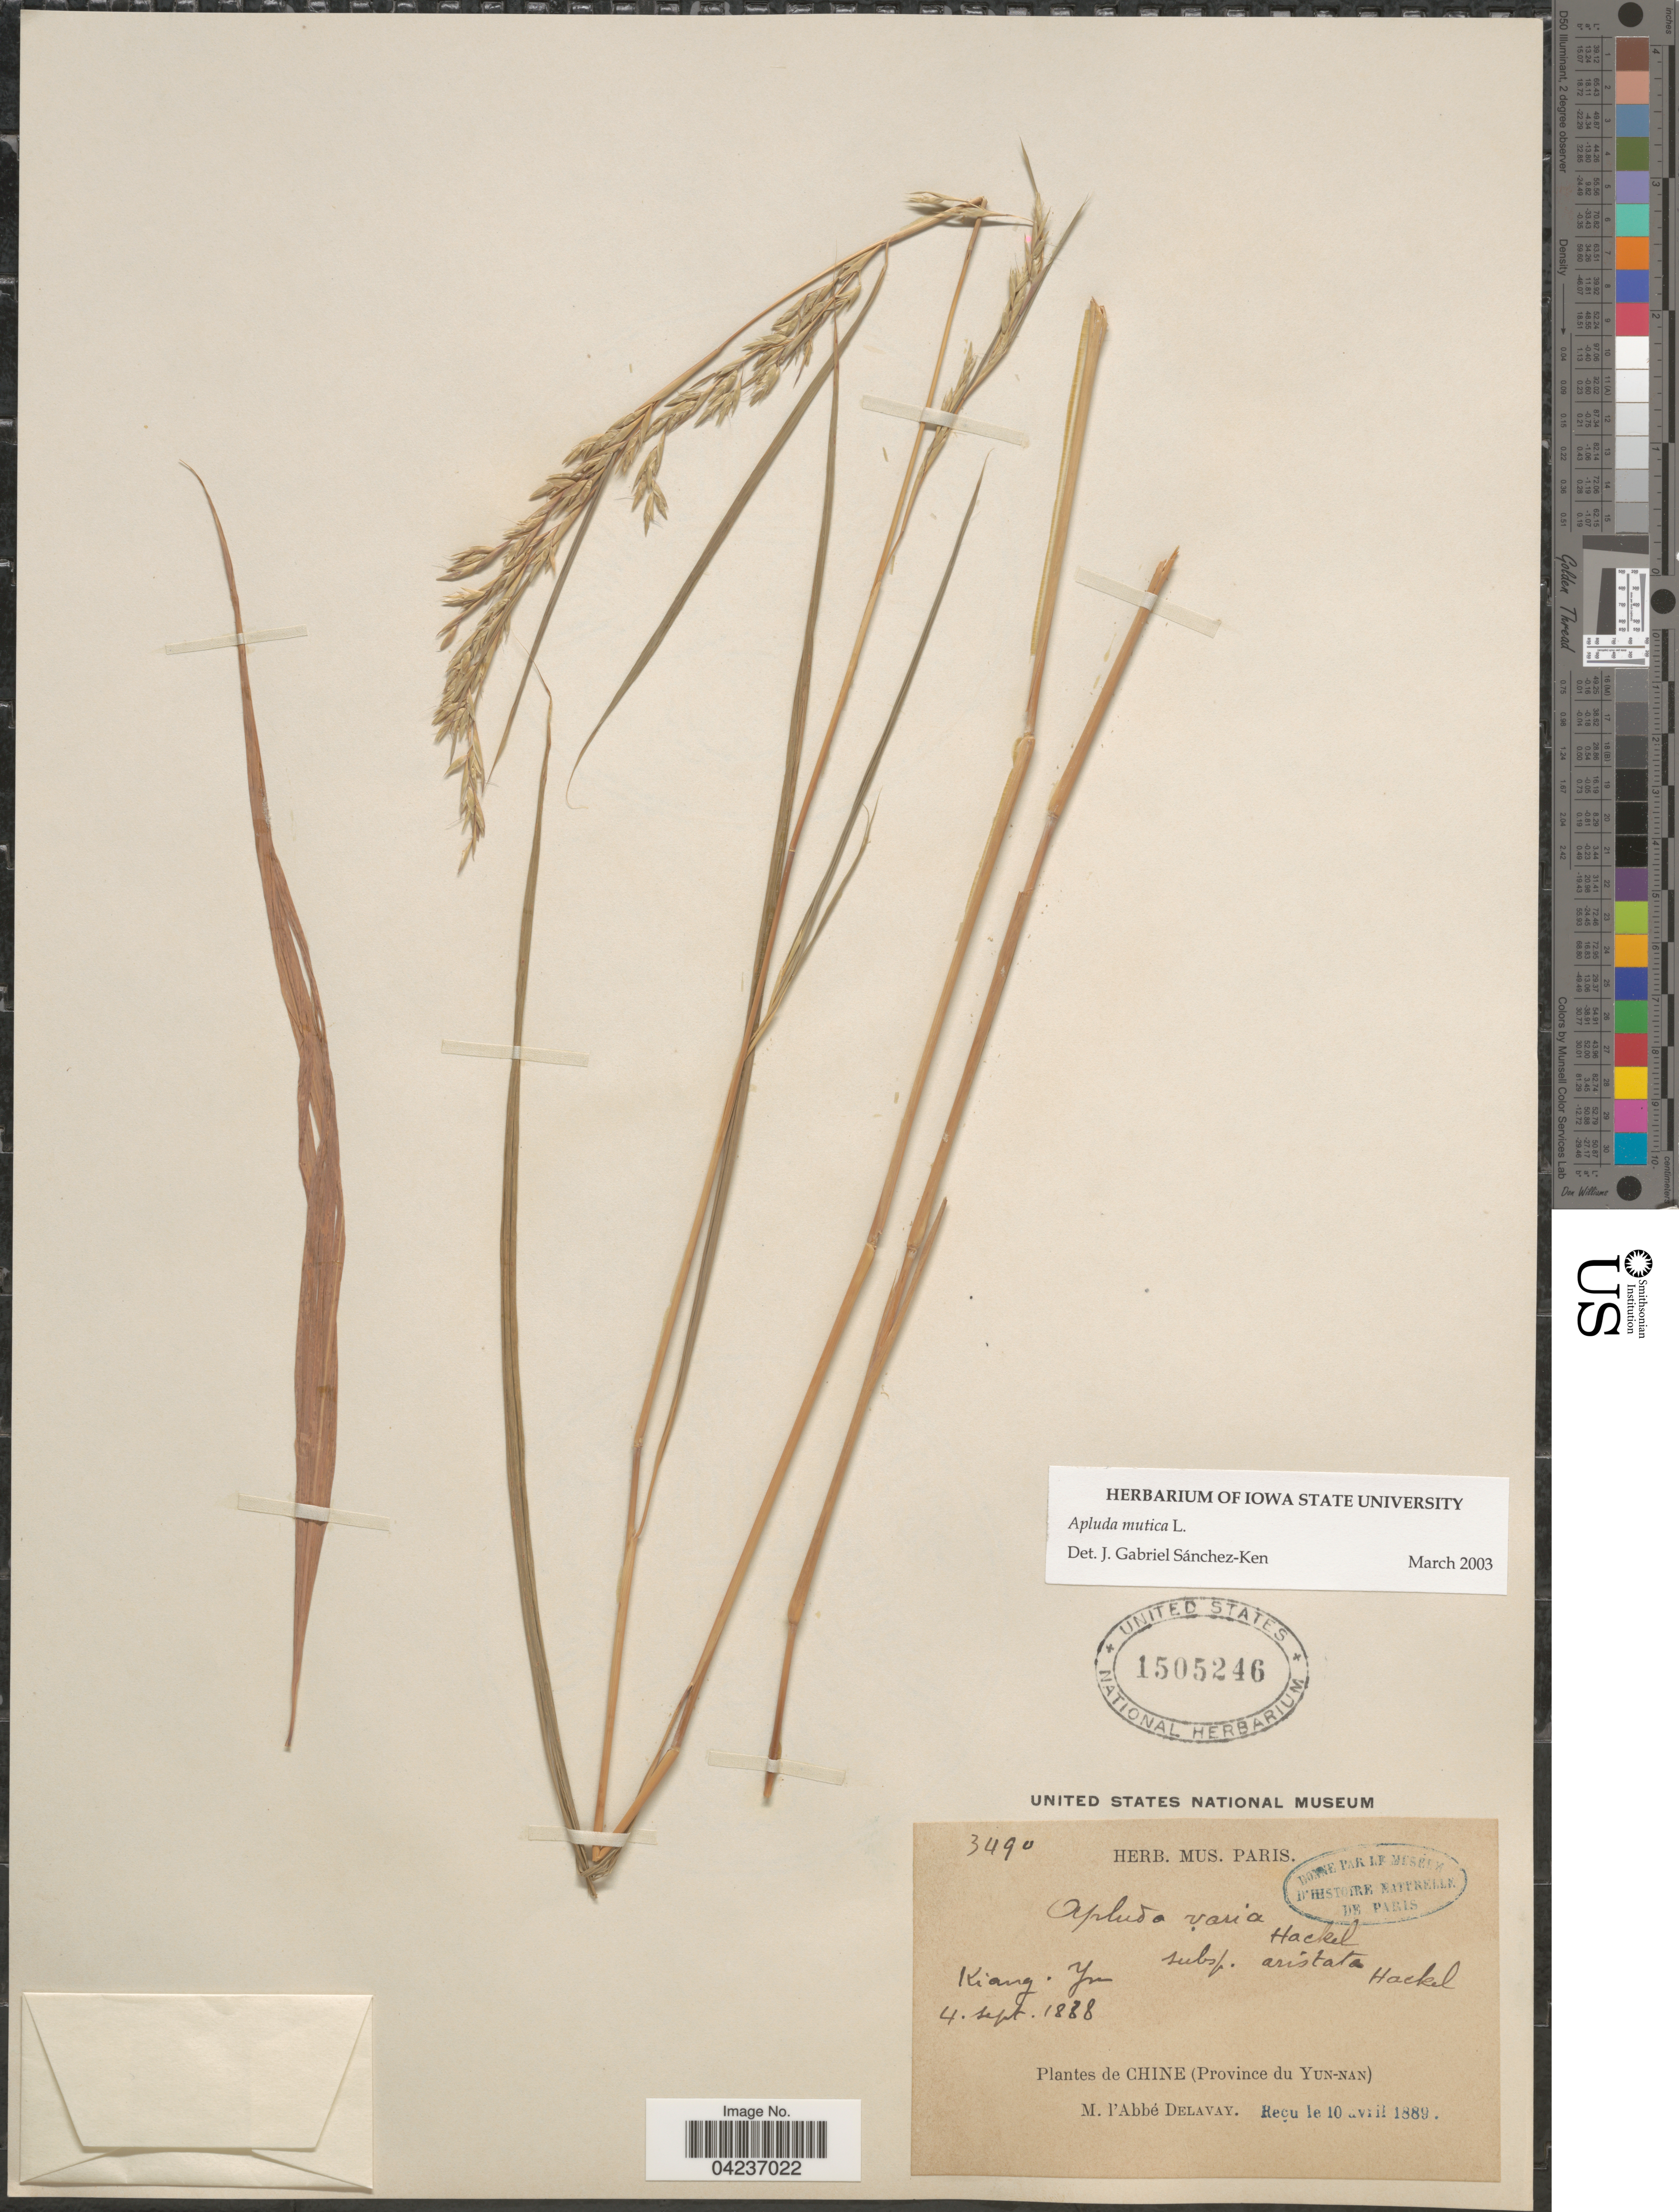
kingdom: Plantae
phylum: Tracheophyta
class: Liliopsida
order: Poales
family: Poaceae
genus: Apluda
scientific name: Apluda mutica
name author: L.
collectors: P. Delavay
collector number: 3490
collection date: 1888-09-04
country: China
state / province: Yunnan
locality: Kiang-Yu. Chine (Province du Yun-nan).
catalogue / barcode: US 1505246